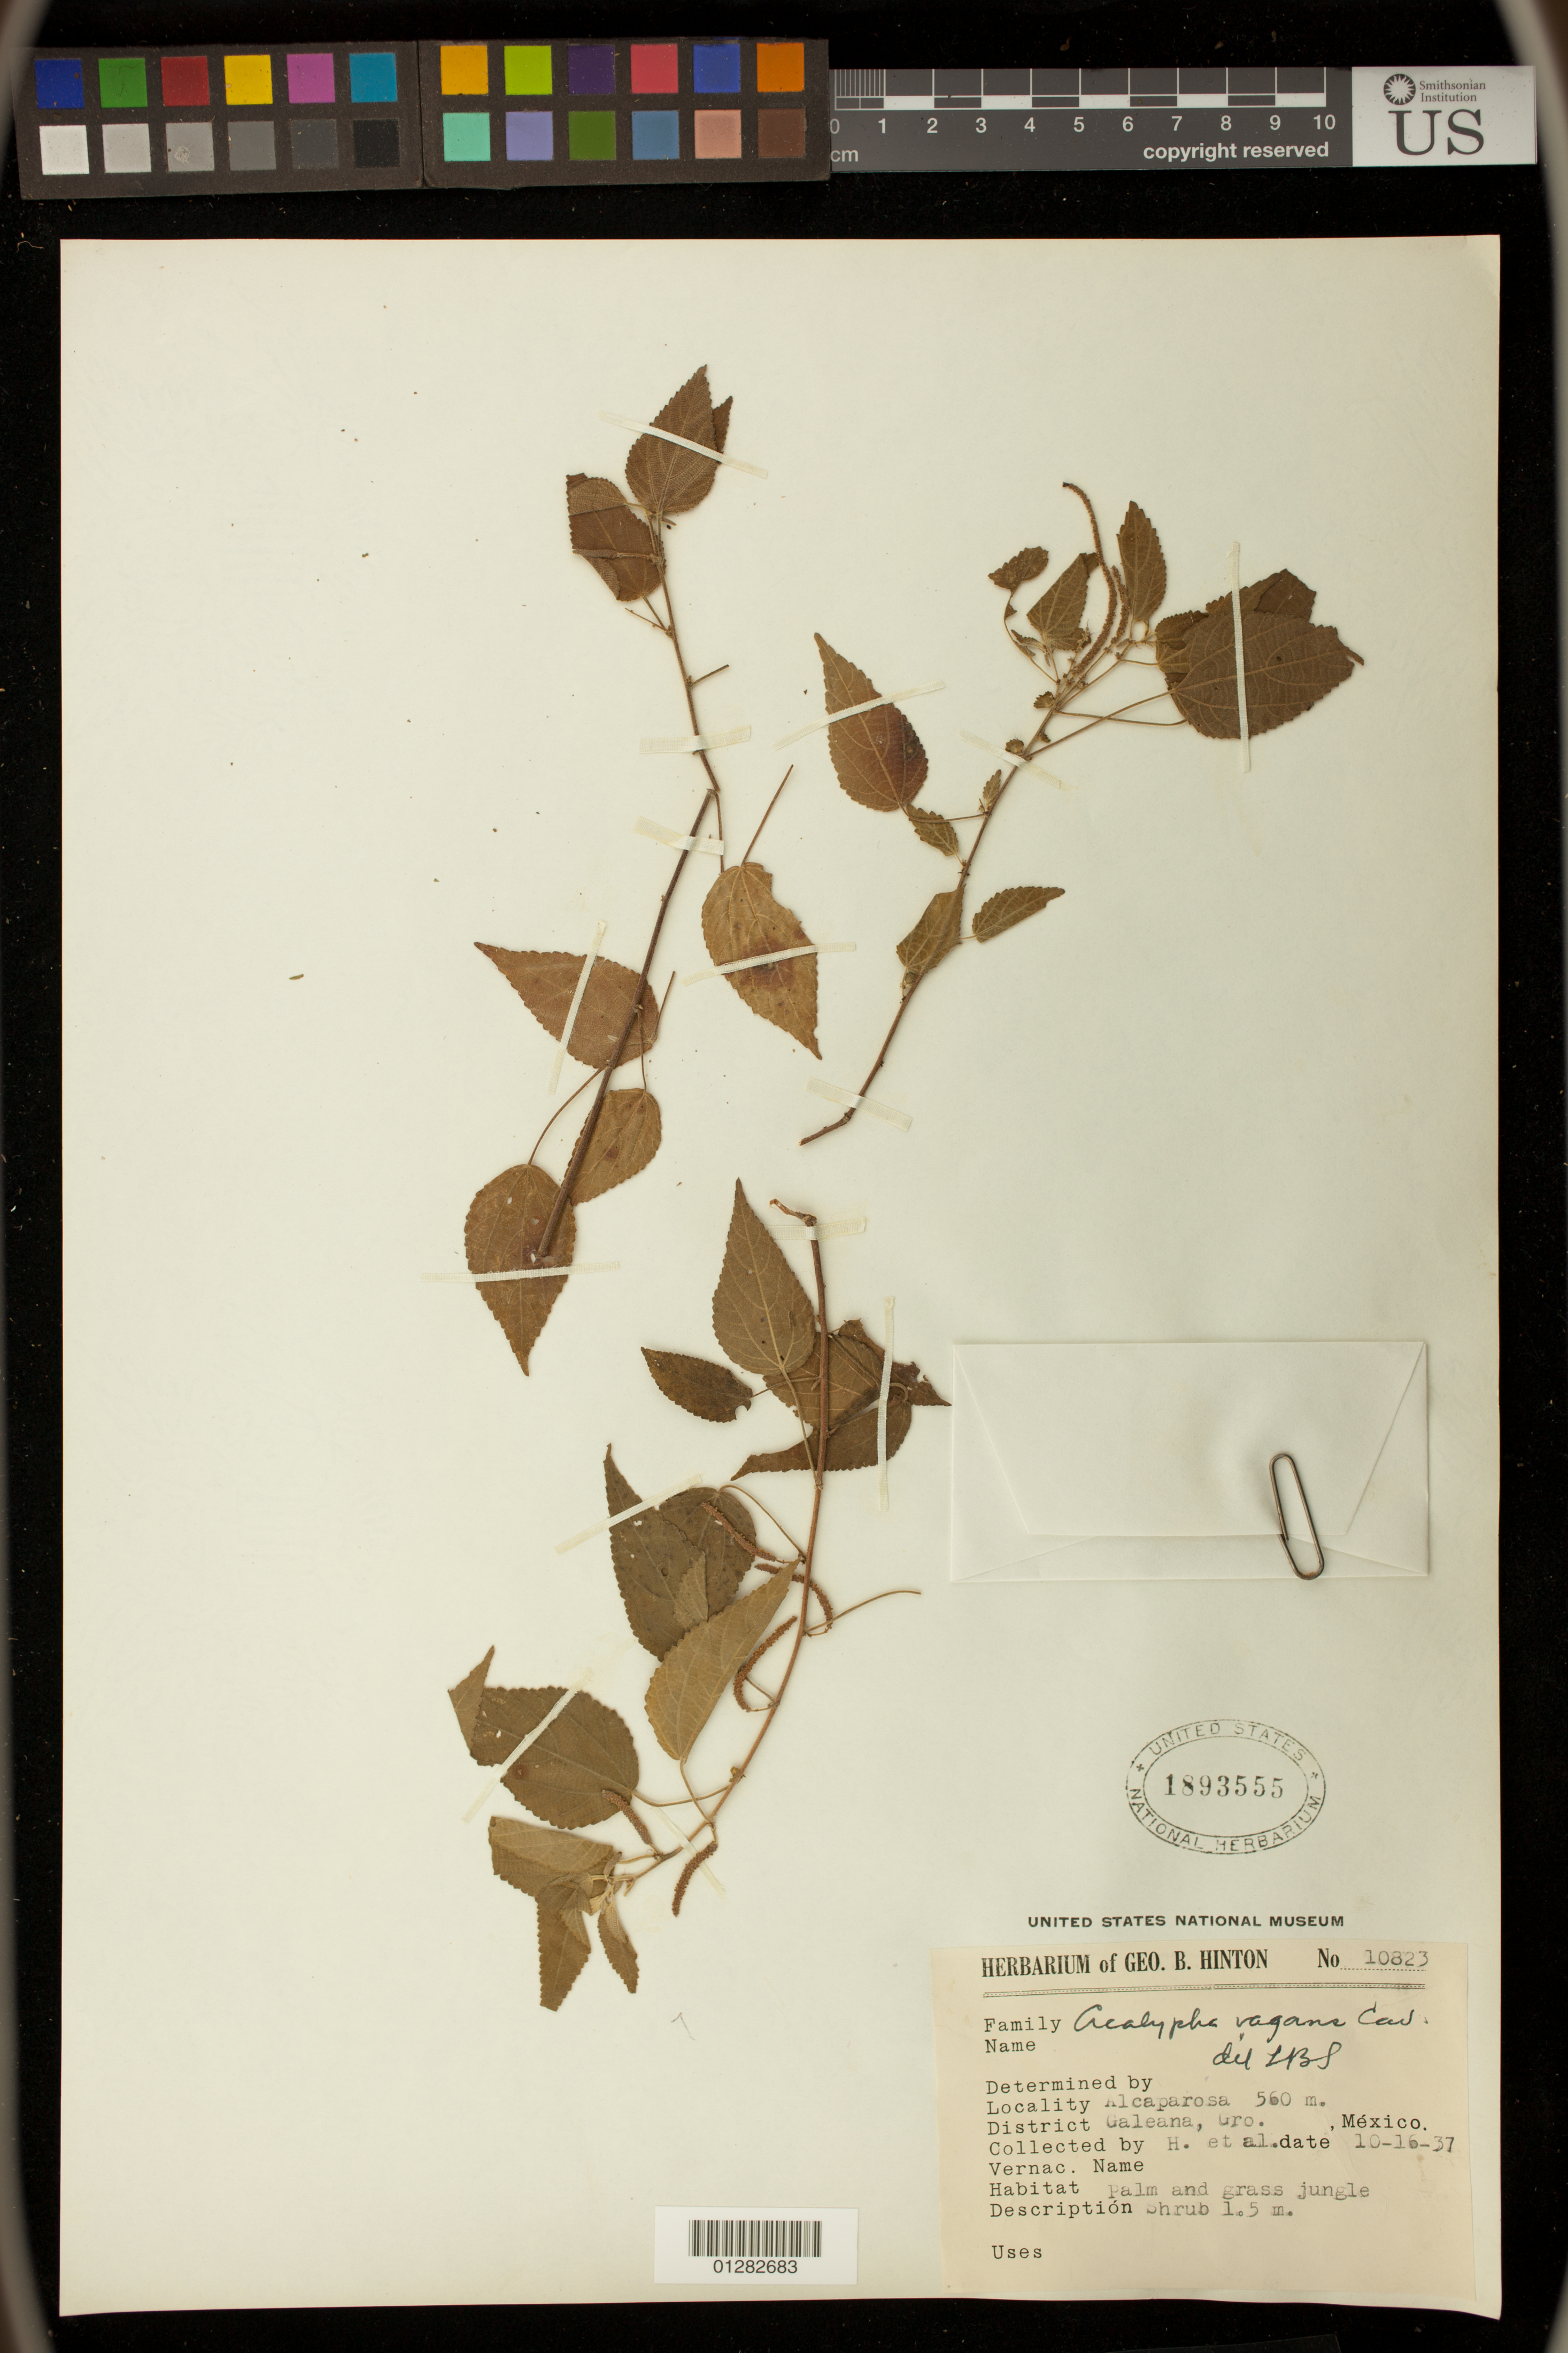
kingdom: Plantae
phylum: Tracheophyta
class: Magnoliopsida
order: Malpighiales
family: Euphorbiaceae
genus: Acalypha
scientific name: Acalypha vagans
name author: Cav.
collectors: R. McVaugh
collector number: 10823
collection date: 1937-10-16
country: Mexico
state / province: Guerrero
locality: Alcaparosa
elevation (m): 560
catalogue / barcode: US 1893555